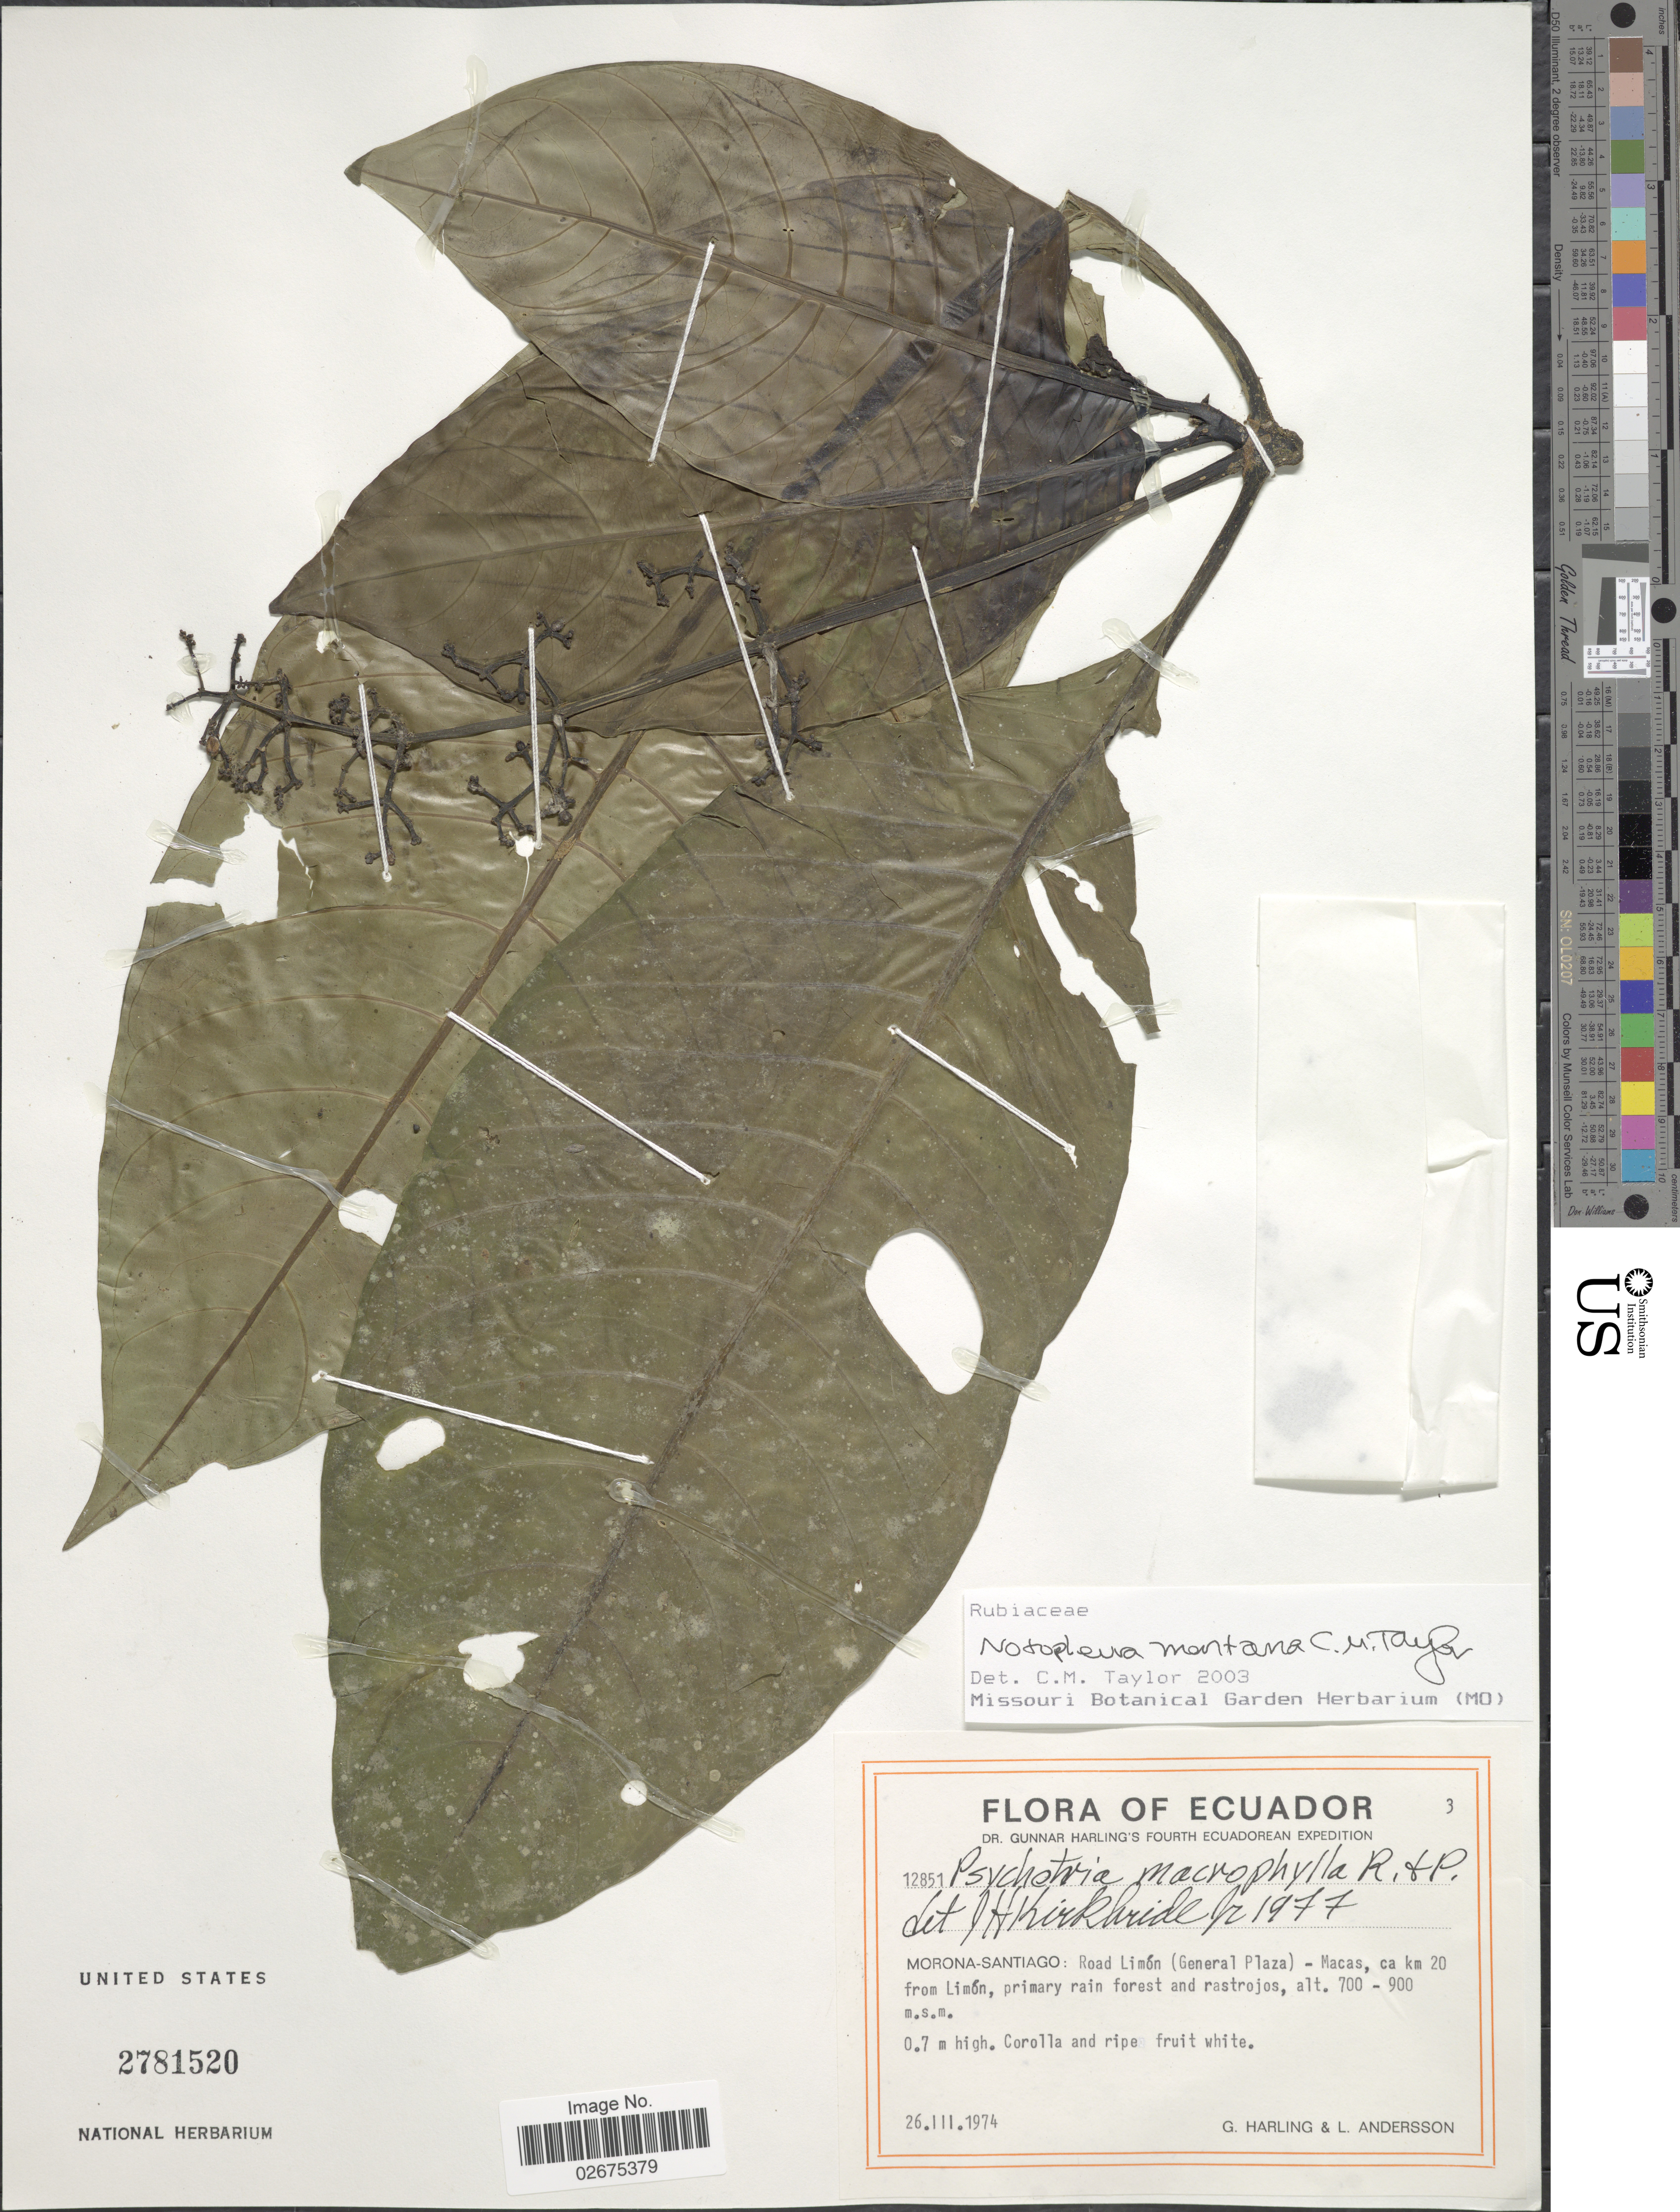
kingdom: Plantae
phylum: Tracheophyta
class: Magnoliopsida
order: Gentianales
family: Rubiaceae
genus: Notopleura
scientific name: Notopleura montana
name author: C.M. Taylor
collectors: G. Harling & L. Andersson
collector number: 12851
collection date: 1974-03-26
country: Ecuador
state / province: Morona-Santiago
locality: Road Limón (General Plaza) - Macas, ca km 20 from Limón, primary rain forest and rastrojos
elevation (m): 700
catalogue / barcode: US 2781520